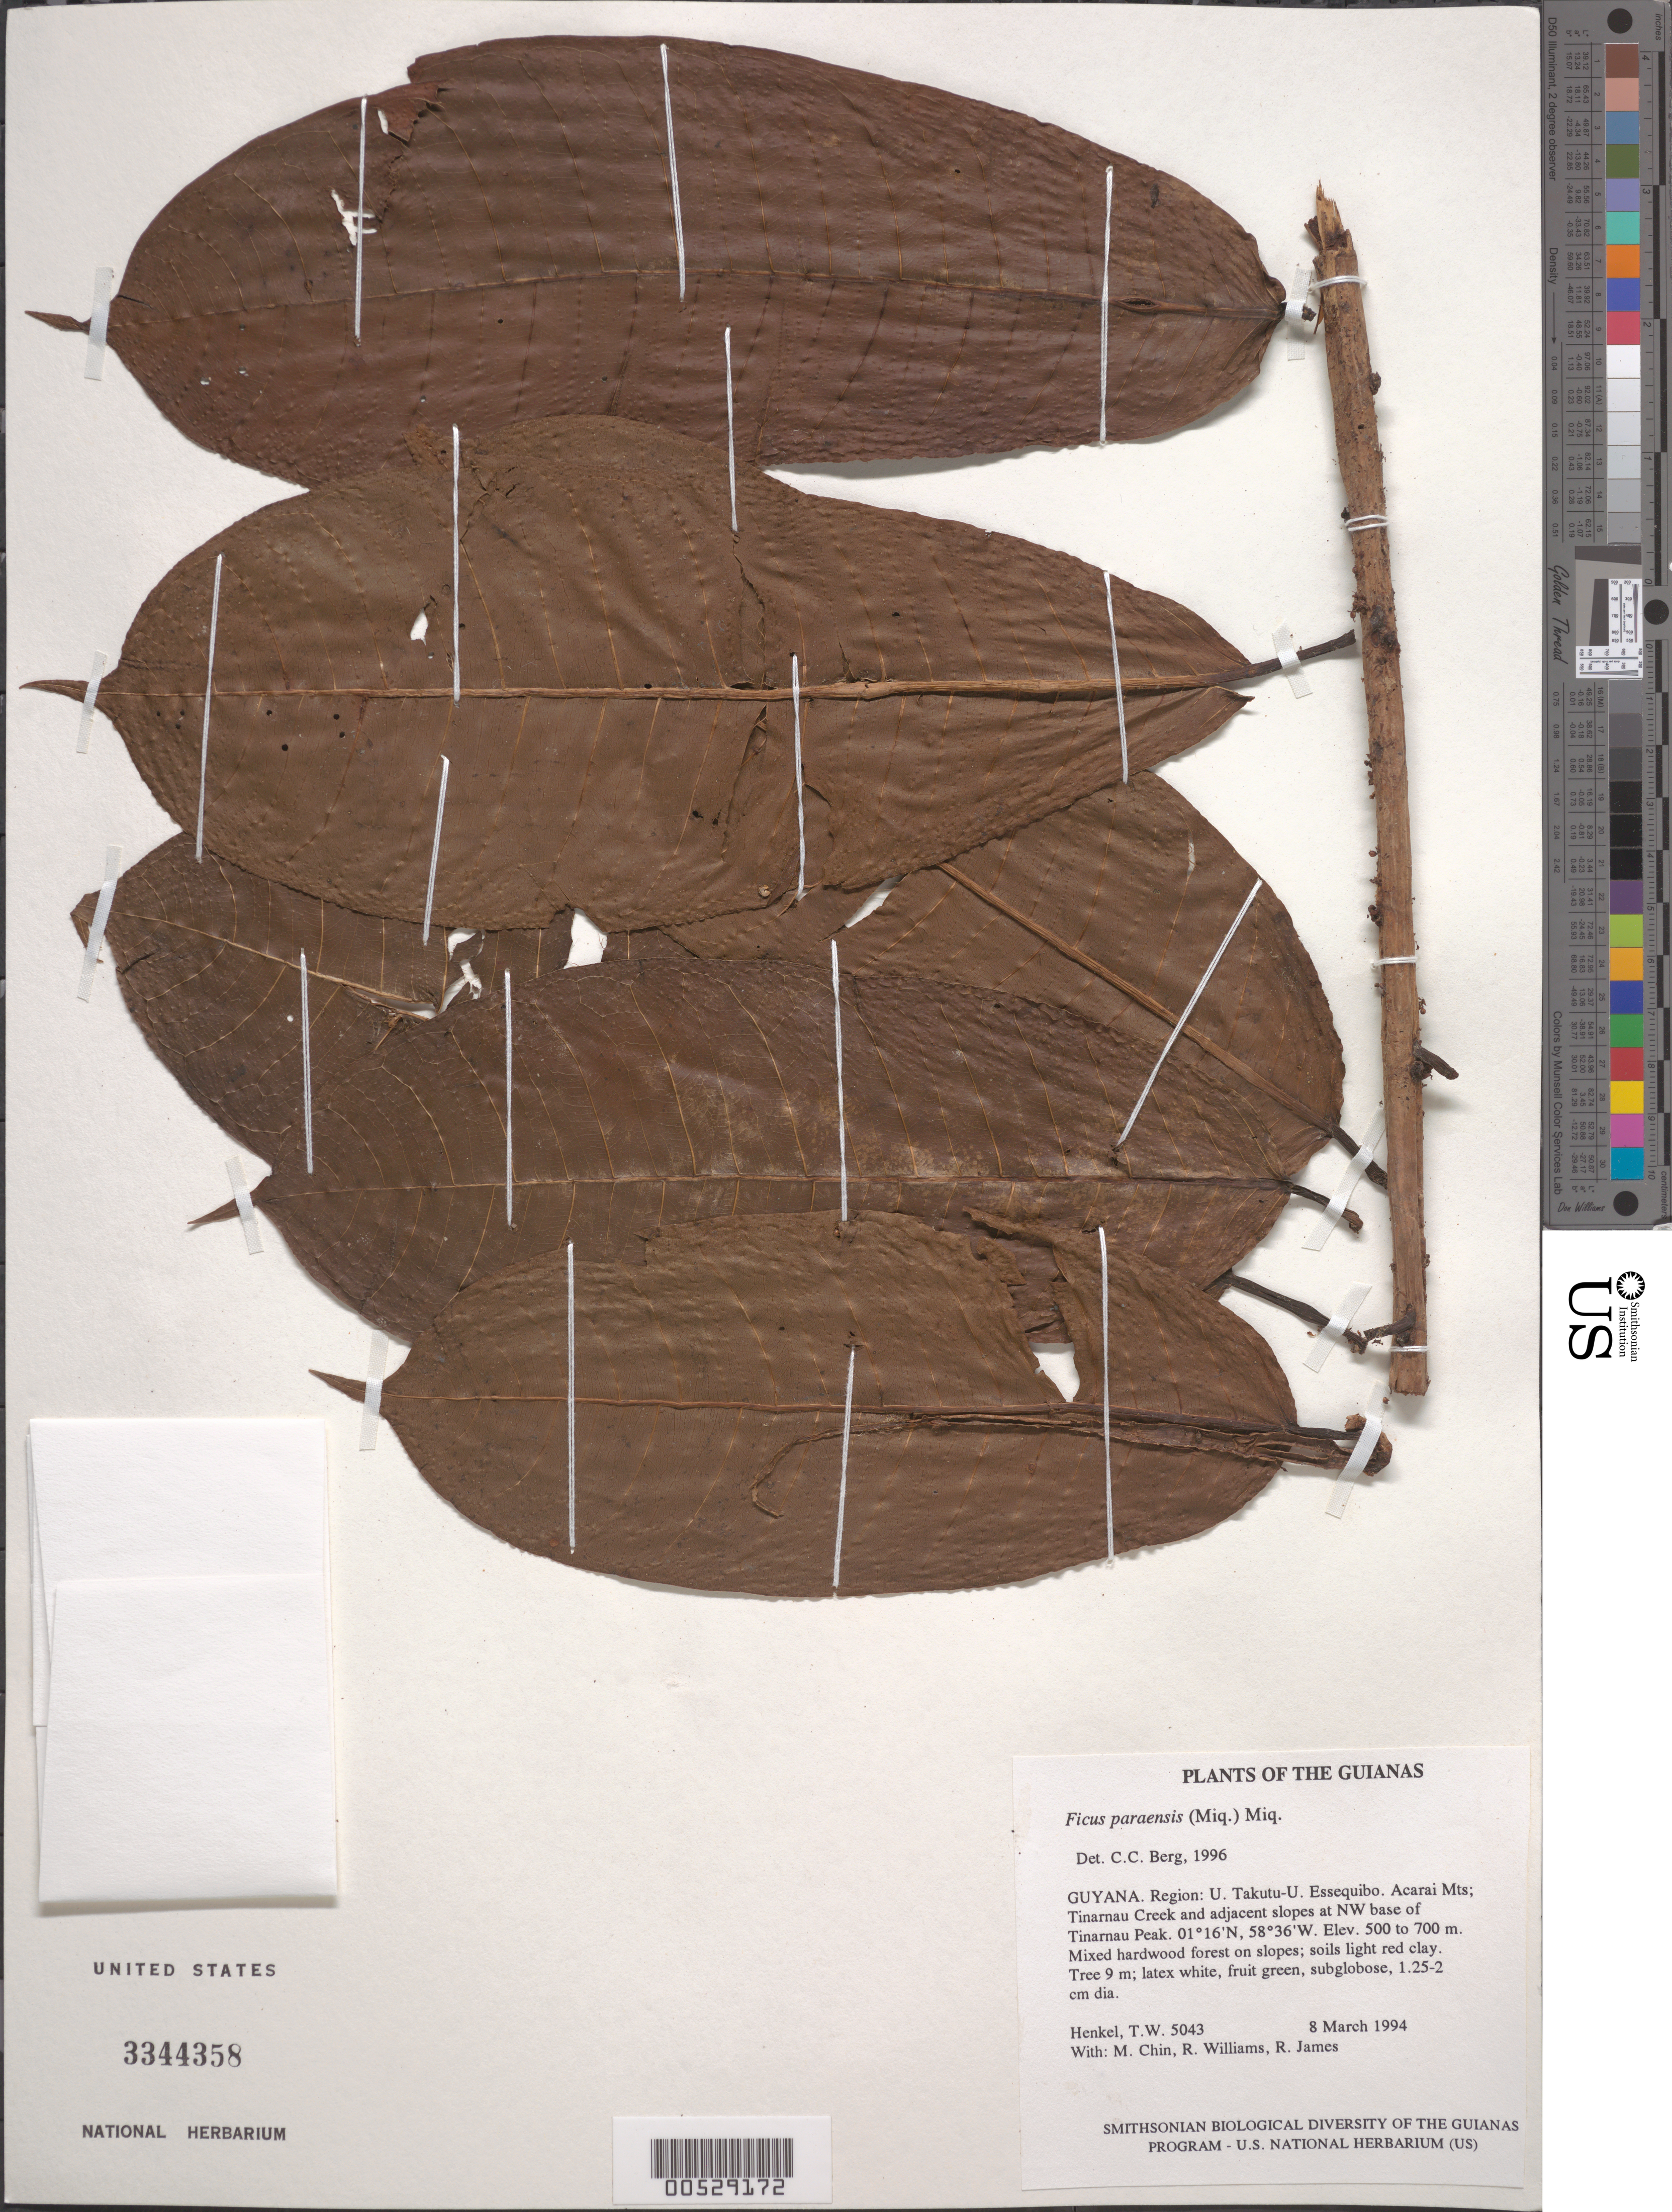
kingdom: Plantae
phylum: Tracheophyta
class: Magnoliopsida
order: Rosales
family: Moraceae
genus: Ficus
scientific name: Ficus paraensis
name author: (Miq.) Miq.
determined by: Berg, C. C.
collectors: T. Henkel, M. Chin, R. Williams & R. James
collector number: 5043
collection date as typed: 8 March 1994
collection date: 1994-03-08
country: Guyana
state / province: U. Takutu-U. Essequibo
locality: Acarai Mts; Tinarnau Creek and adjacent slopes at NW base of Tinarnau Peak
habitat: Mixed hardwood forest on slopes; soils light red clay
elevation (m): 500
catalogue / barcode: US 3344458